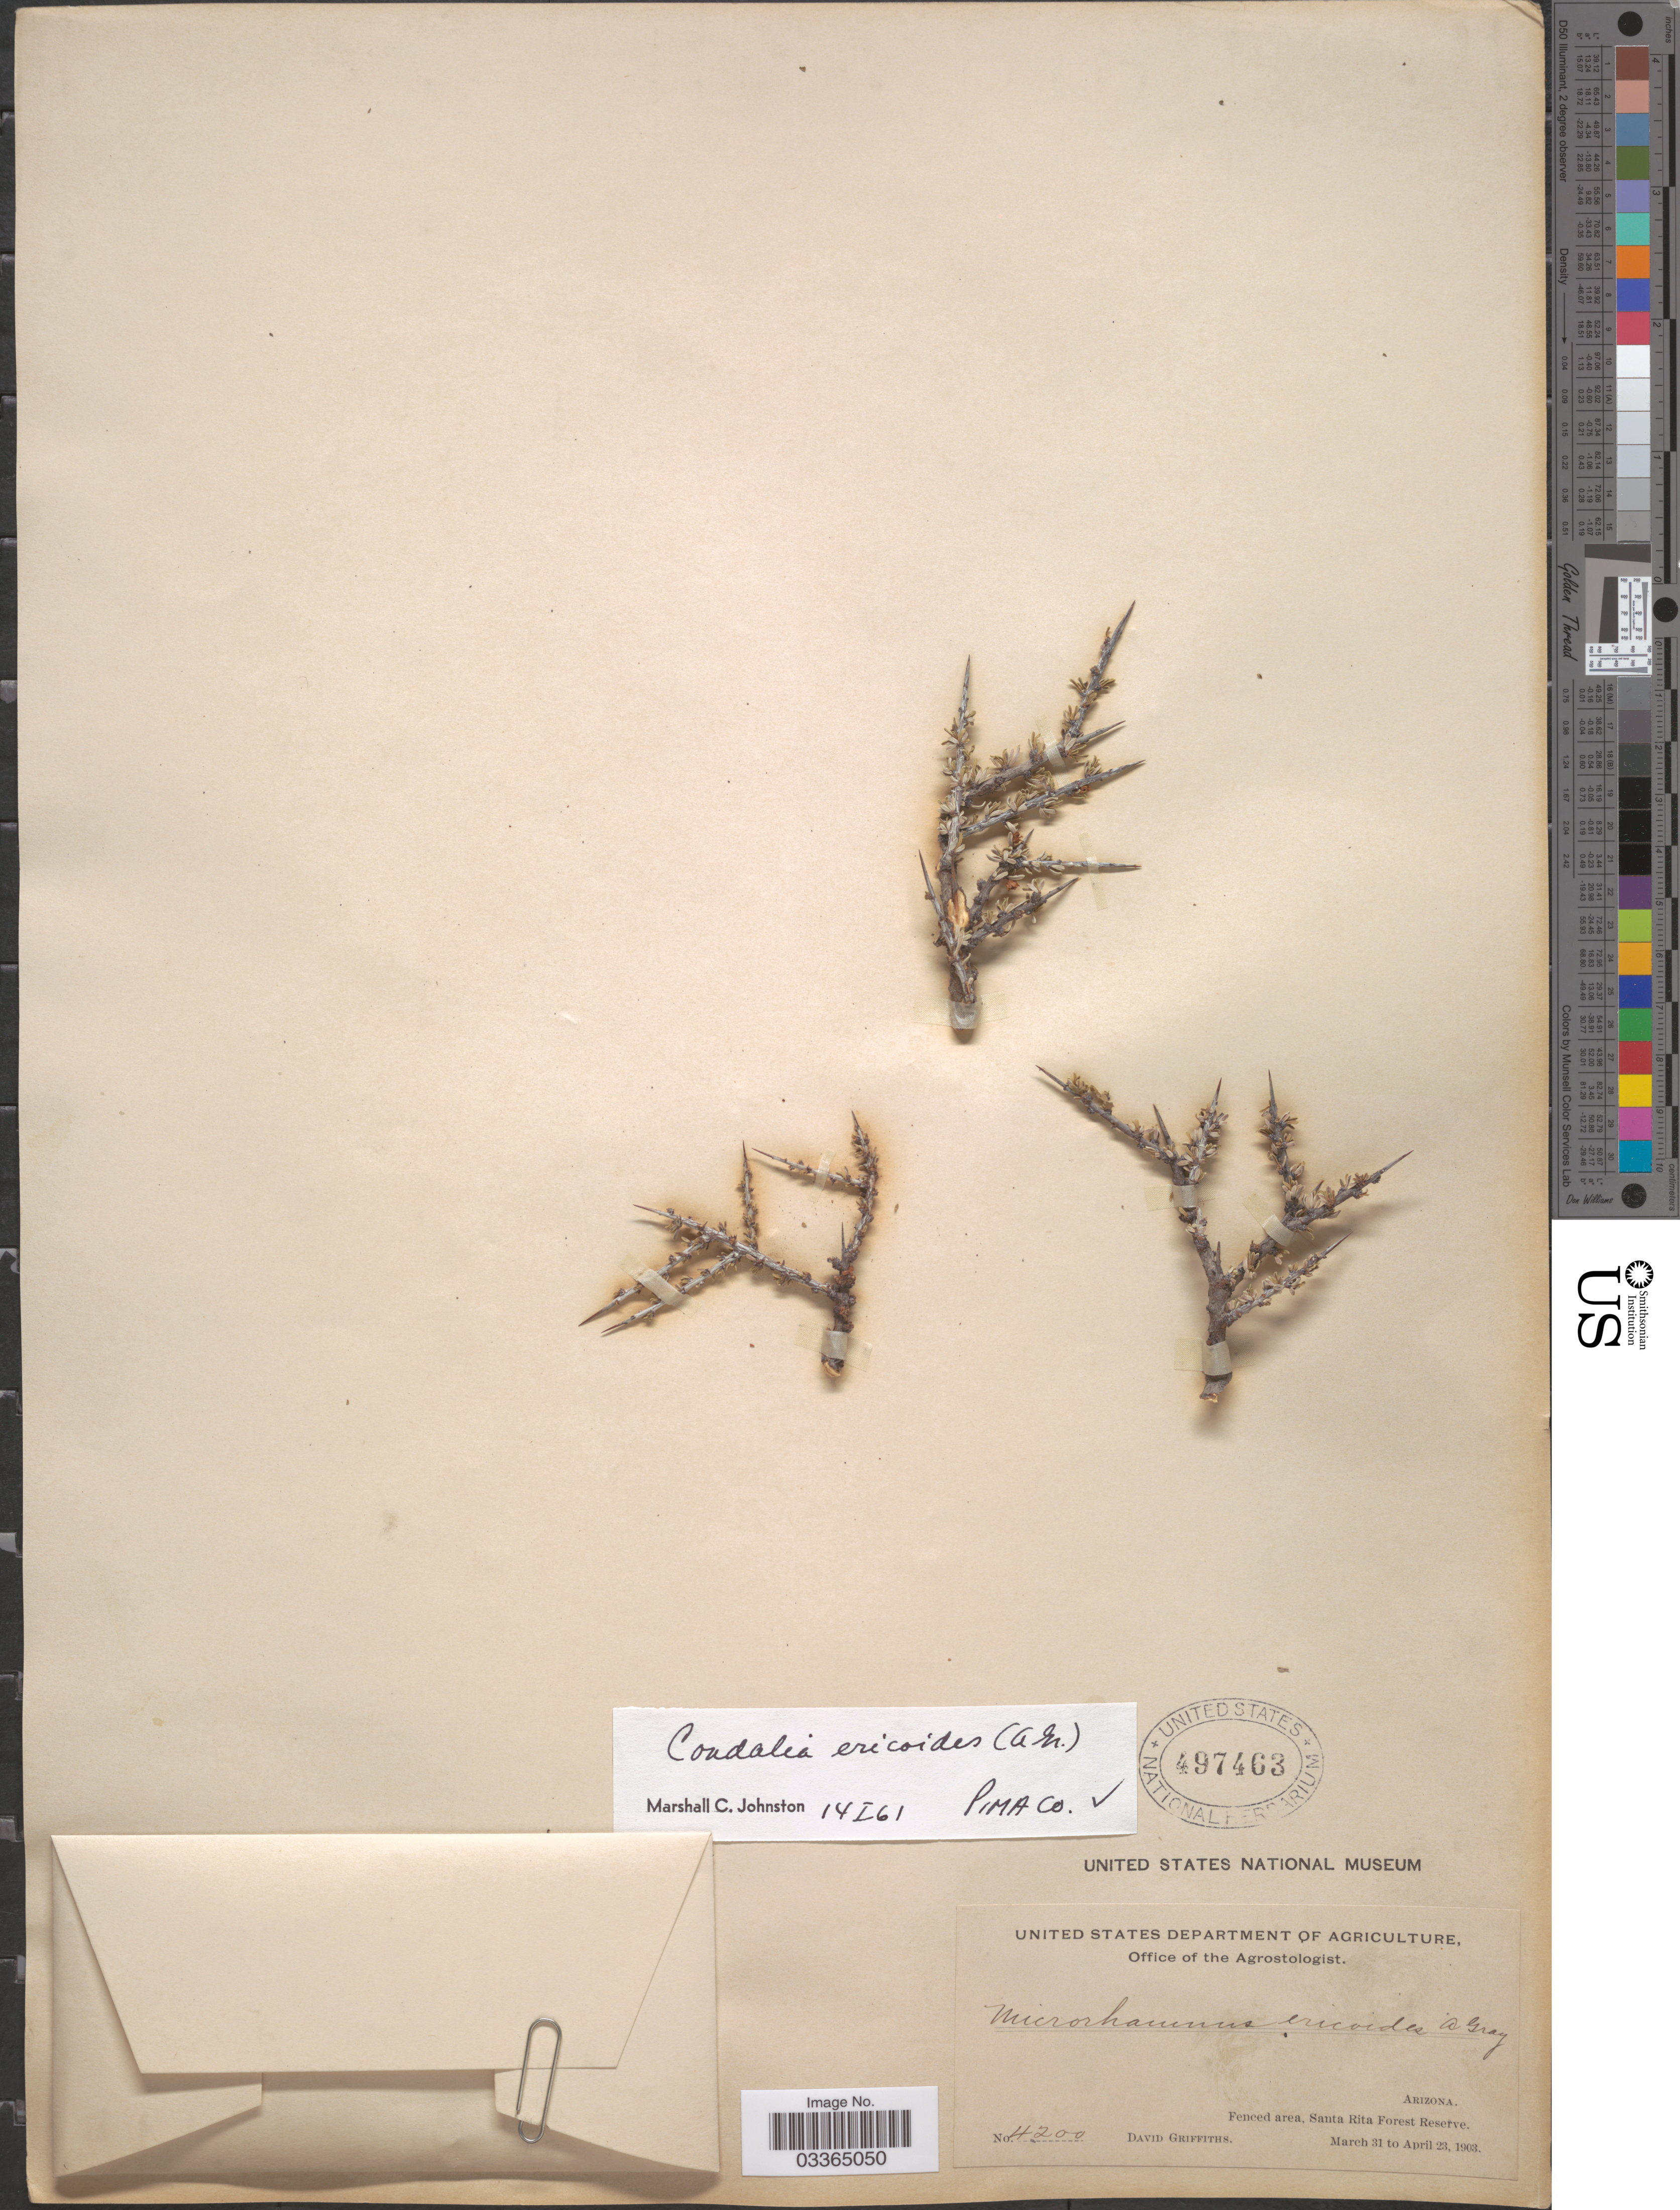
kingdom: Plantae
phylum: Tracheophyta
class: Magnoliopsida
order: Rosales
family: Rhamnaceae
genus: Condalia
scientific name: Condalia ericoides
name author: (A. Gray) M.C. Johnst.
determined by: Johnston, Marshall C.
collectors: D. Griffiths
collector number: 4200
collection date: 1903-03-31/1903-04-23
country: United States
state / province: Arizona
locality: Fenced area, Santa Rita Forest Reserve.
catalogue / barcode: US 497463